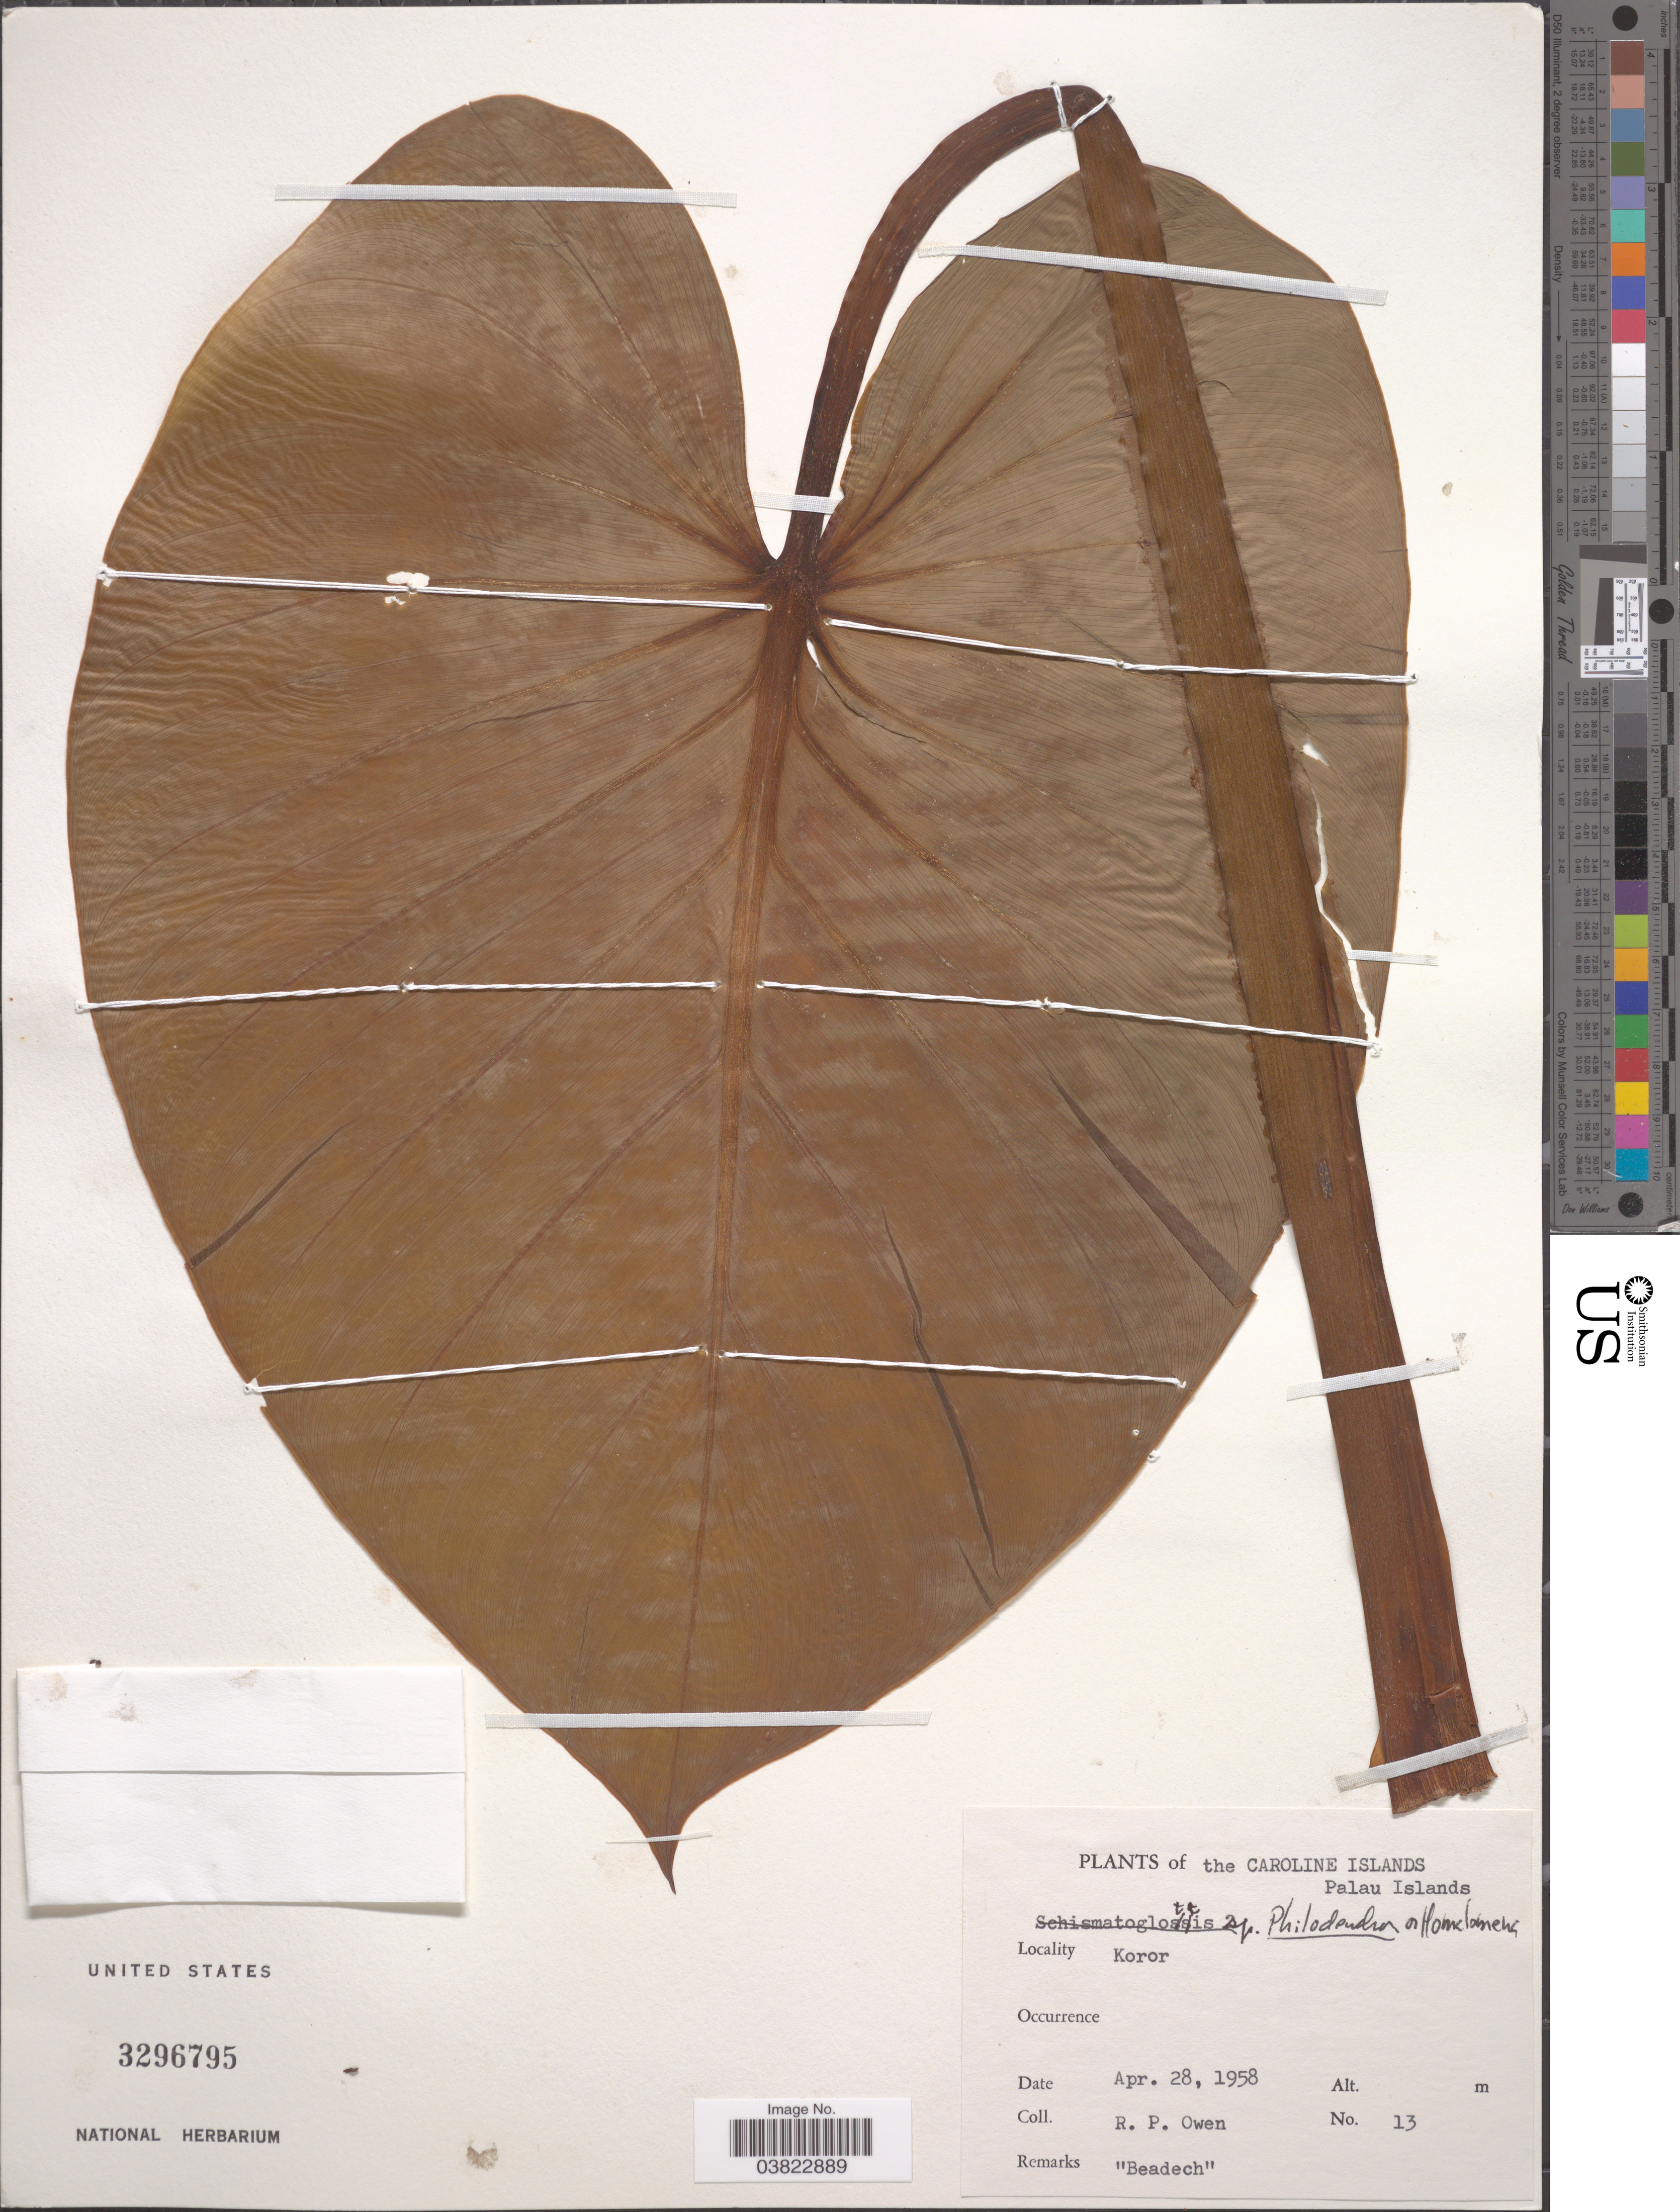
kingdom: Plantae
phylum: Tracheophyta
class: Liliopsida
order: Alismatales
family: Araceae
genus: Homalomena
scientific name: Homalomena cordata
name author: Schott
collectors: R. Owen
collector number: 13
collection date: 1958-04-28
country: Palau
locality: Caroline Islands. Palau Islands. Koror.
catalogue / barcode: US 3296795